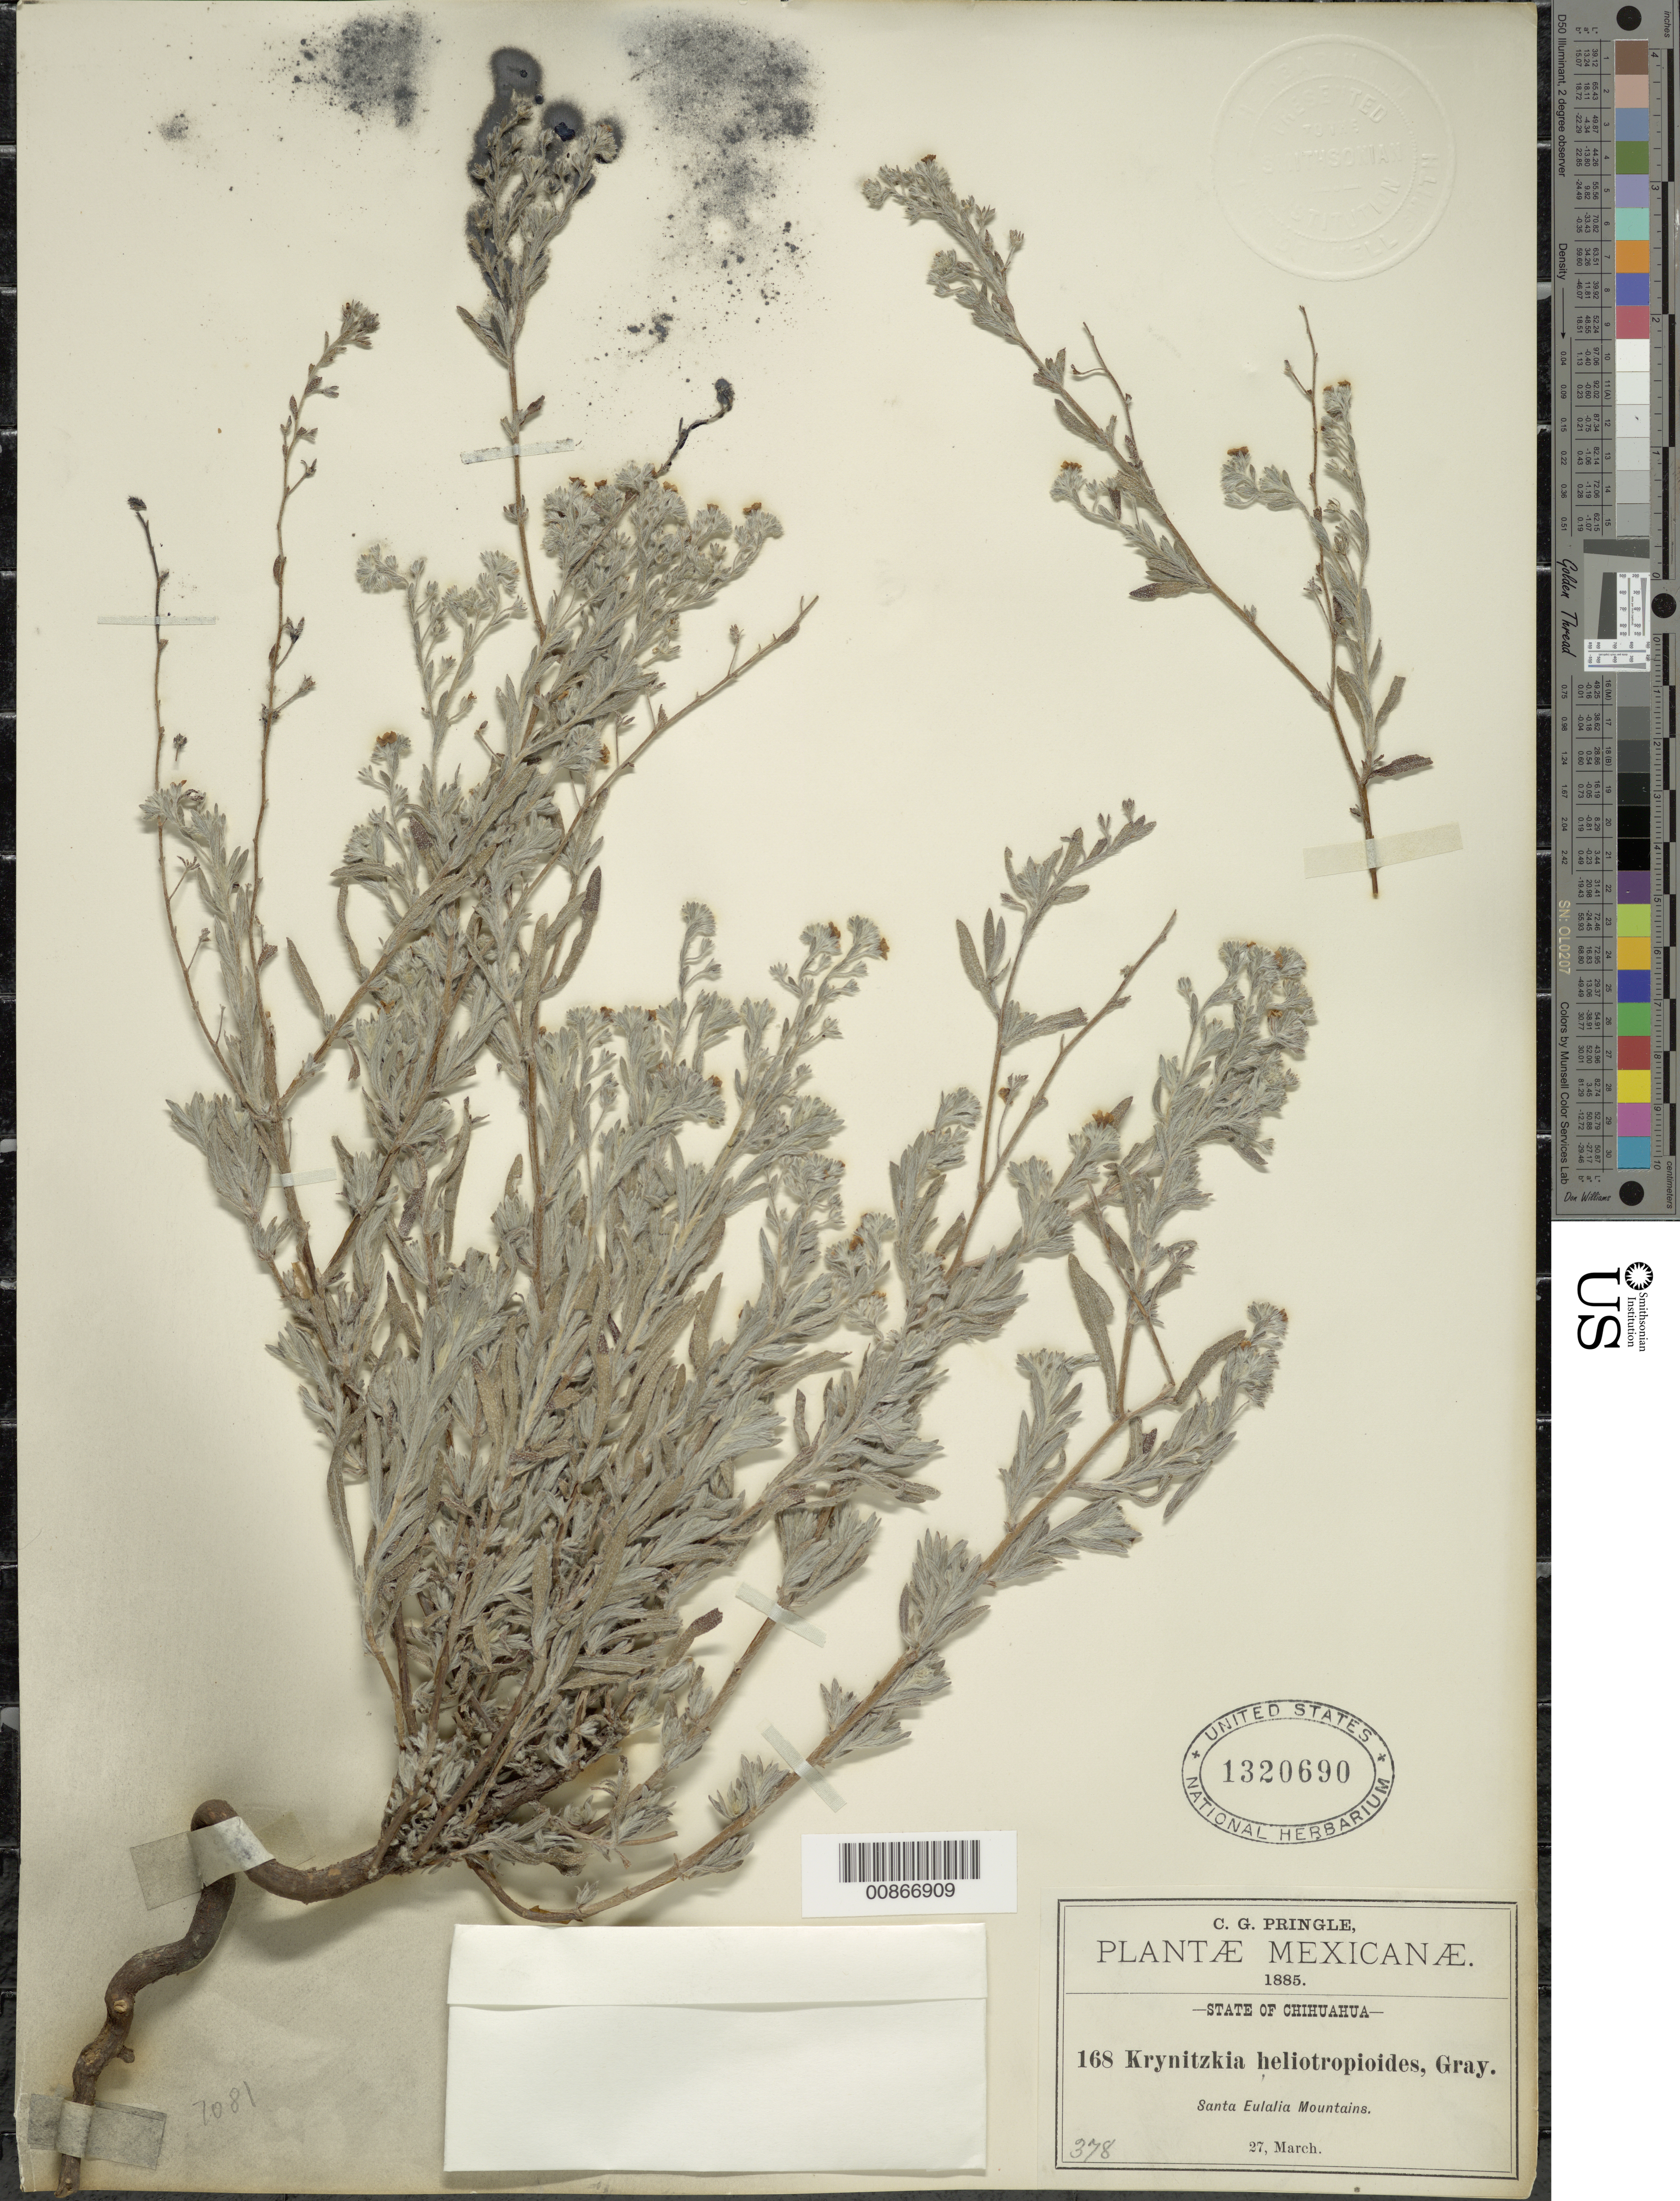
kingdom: Plantae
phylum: Tracheophyta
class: Magnoliopsida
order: Boraginales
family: Boraginaceae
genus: Cryptantha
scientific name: Cryptantha heliotropoides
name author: (DC.) Loes.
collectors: C. G. Pringle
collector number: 168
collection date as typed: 27 Mar 1885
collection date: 1885-03-27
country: Mexico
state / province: Chihuahua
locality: Santa Eulalia Mountains, Chihuahua.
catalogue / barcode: US 1320690